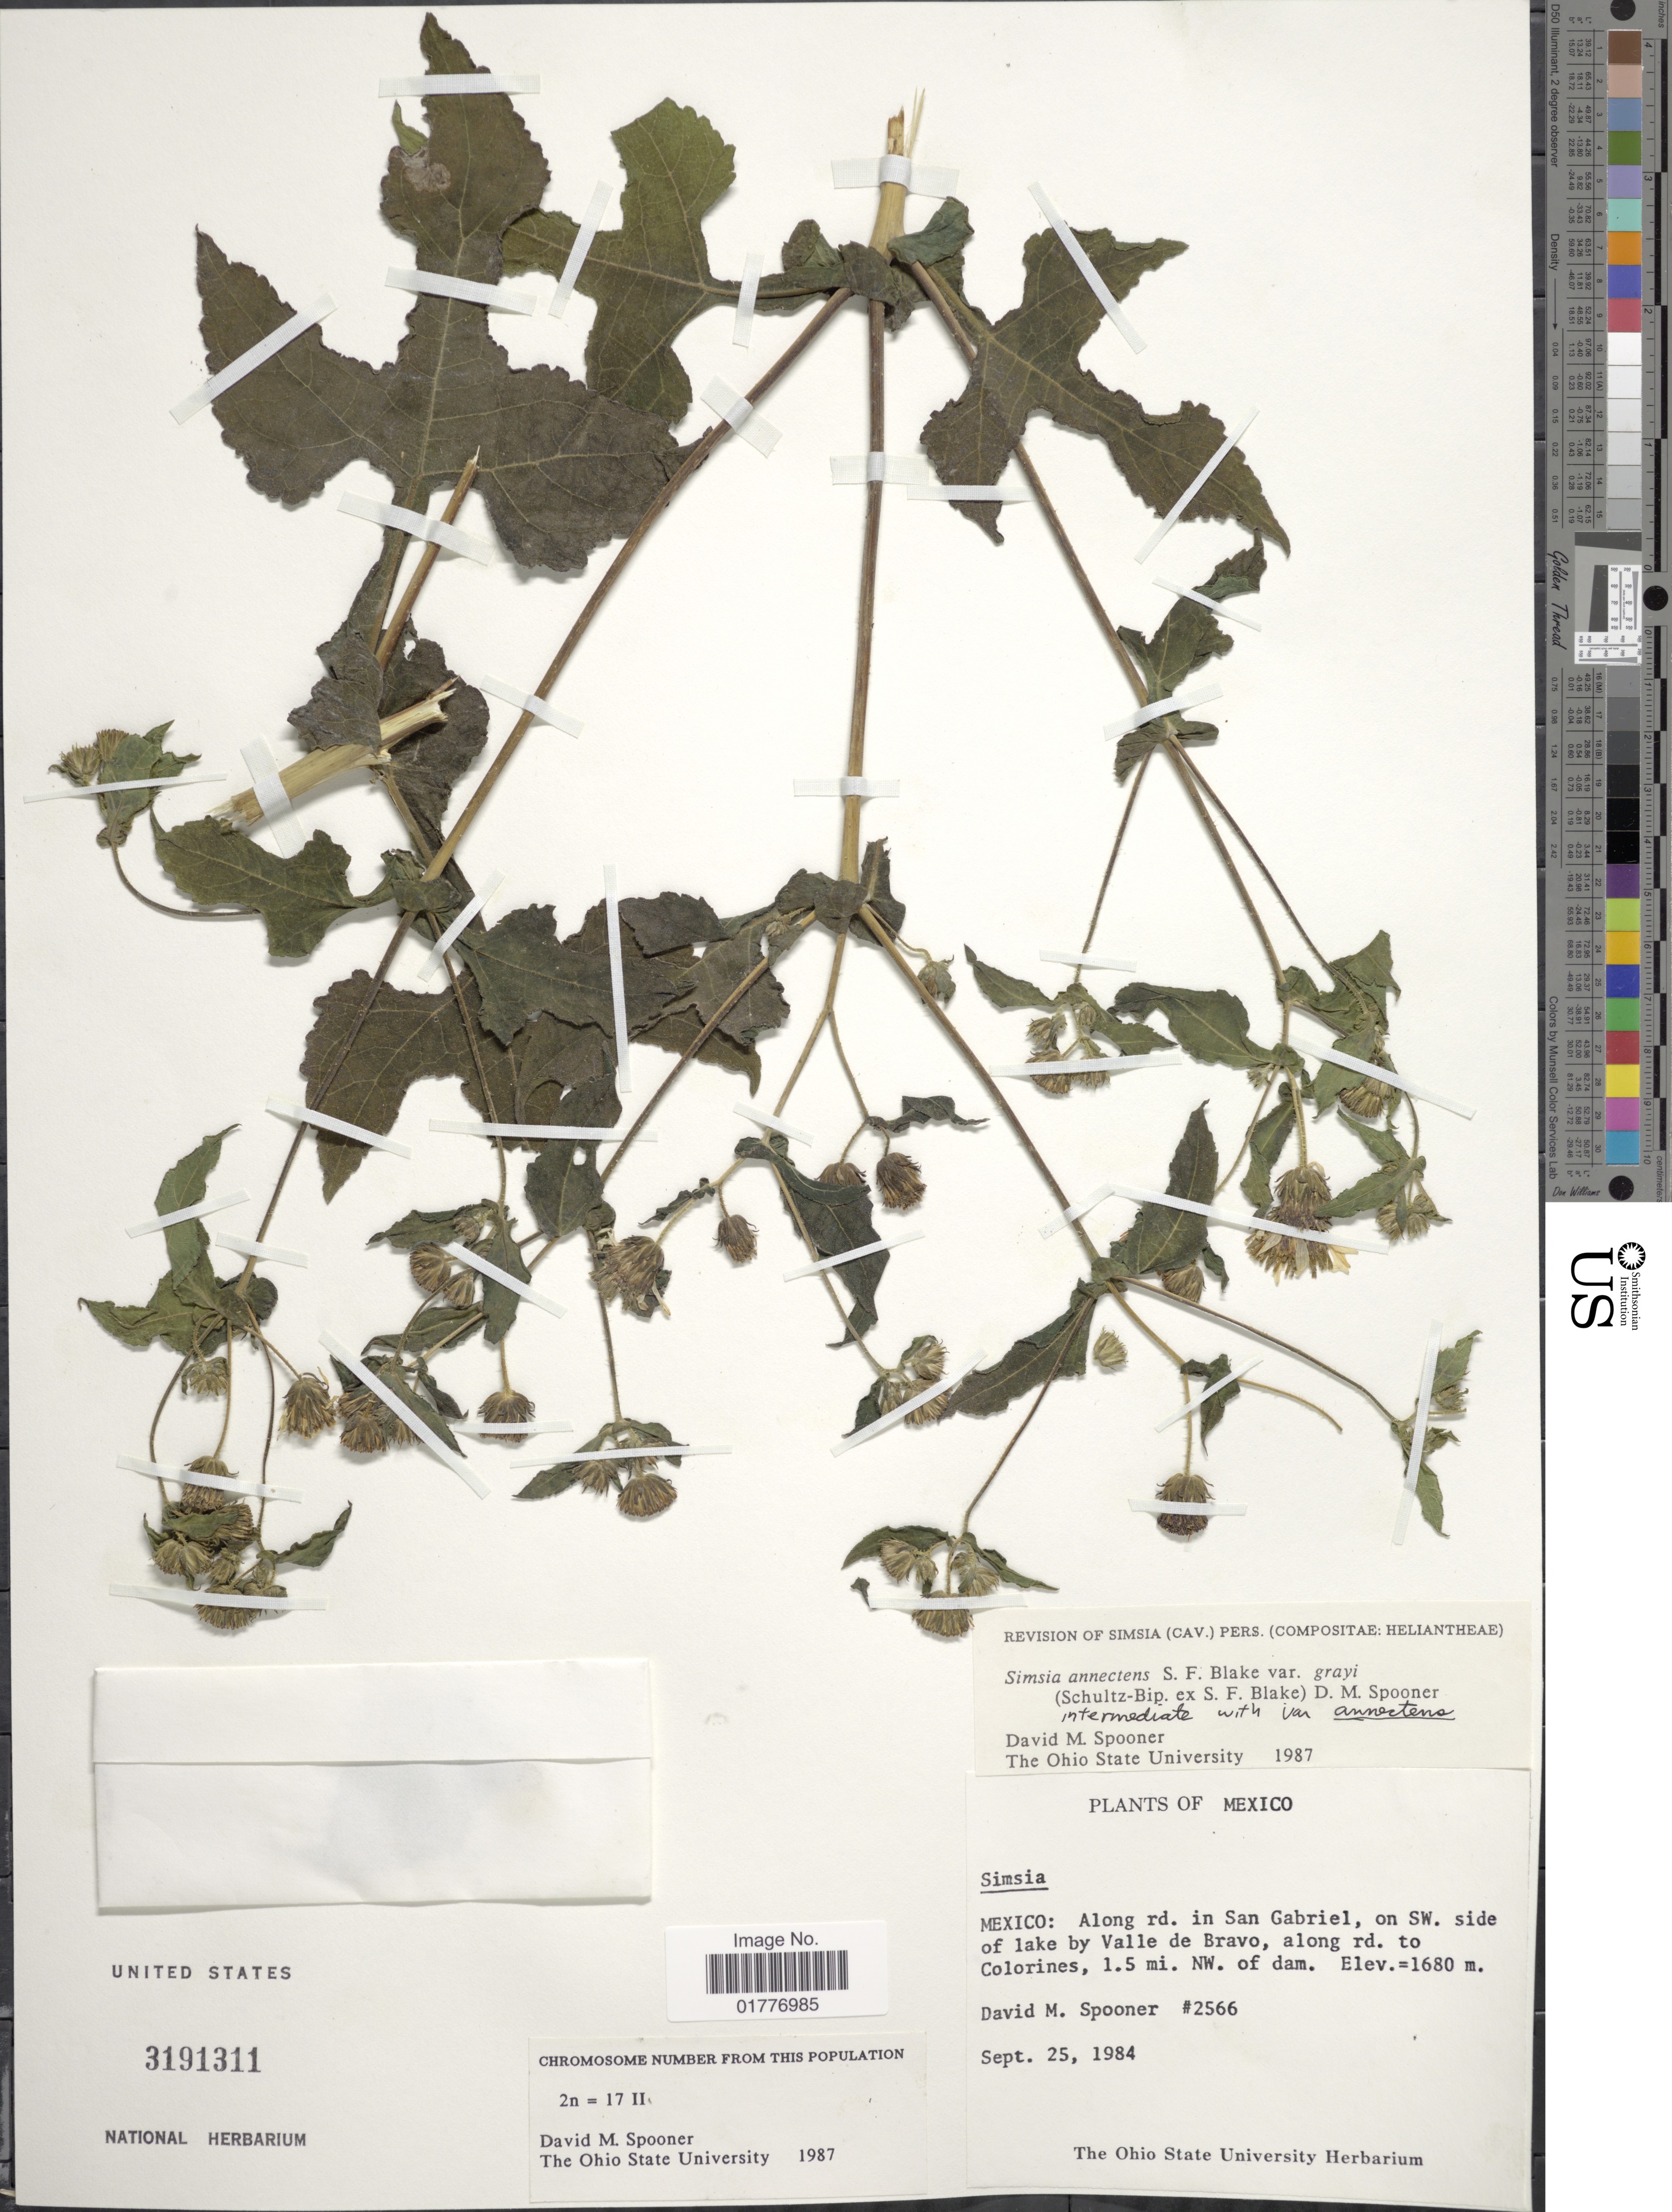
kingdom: Plantae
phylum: Tracheophyta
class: Magnoliopsida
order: Asterales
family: Asteraceae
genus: Simsia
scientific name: Simsia grayi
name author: Sch. Bip. in S.F. Blake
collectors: D. Spooner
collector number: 2566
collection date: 1984-09-25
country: Mexico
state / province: México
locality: Mexico: Along rd. in San Gabriel, on SW. side of lake by Valle de Bravo, along rd. to Colorines, 1.5 mi. NW of dam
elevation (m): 1680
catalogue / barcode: US 3191311